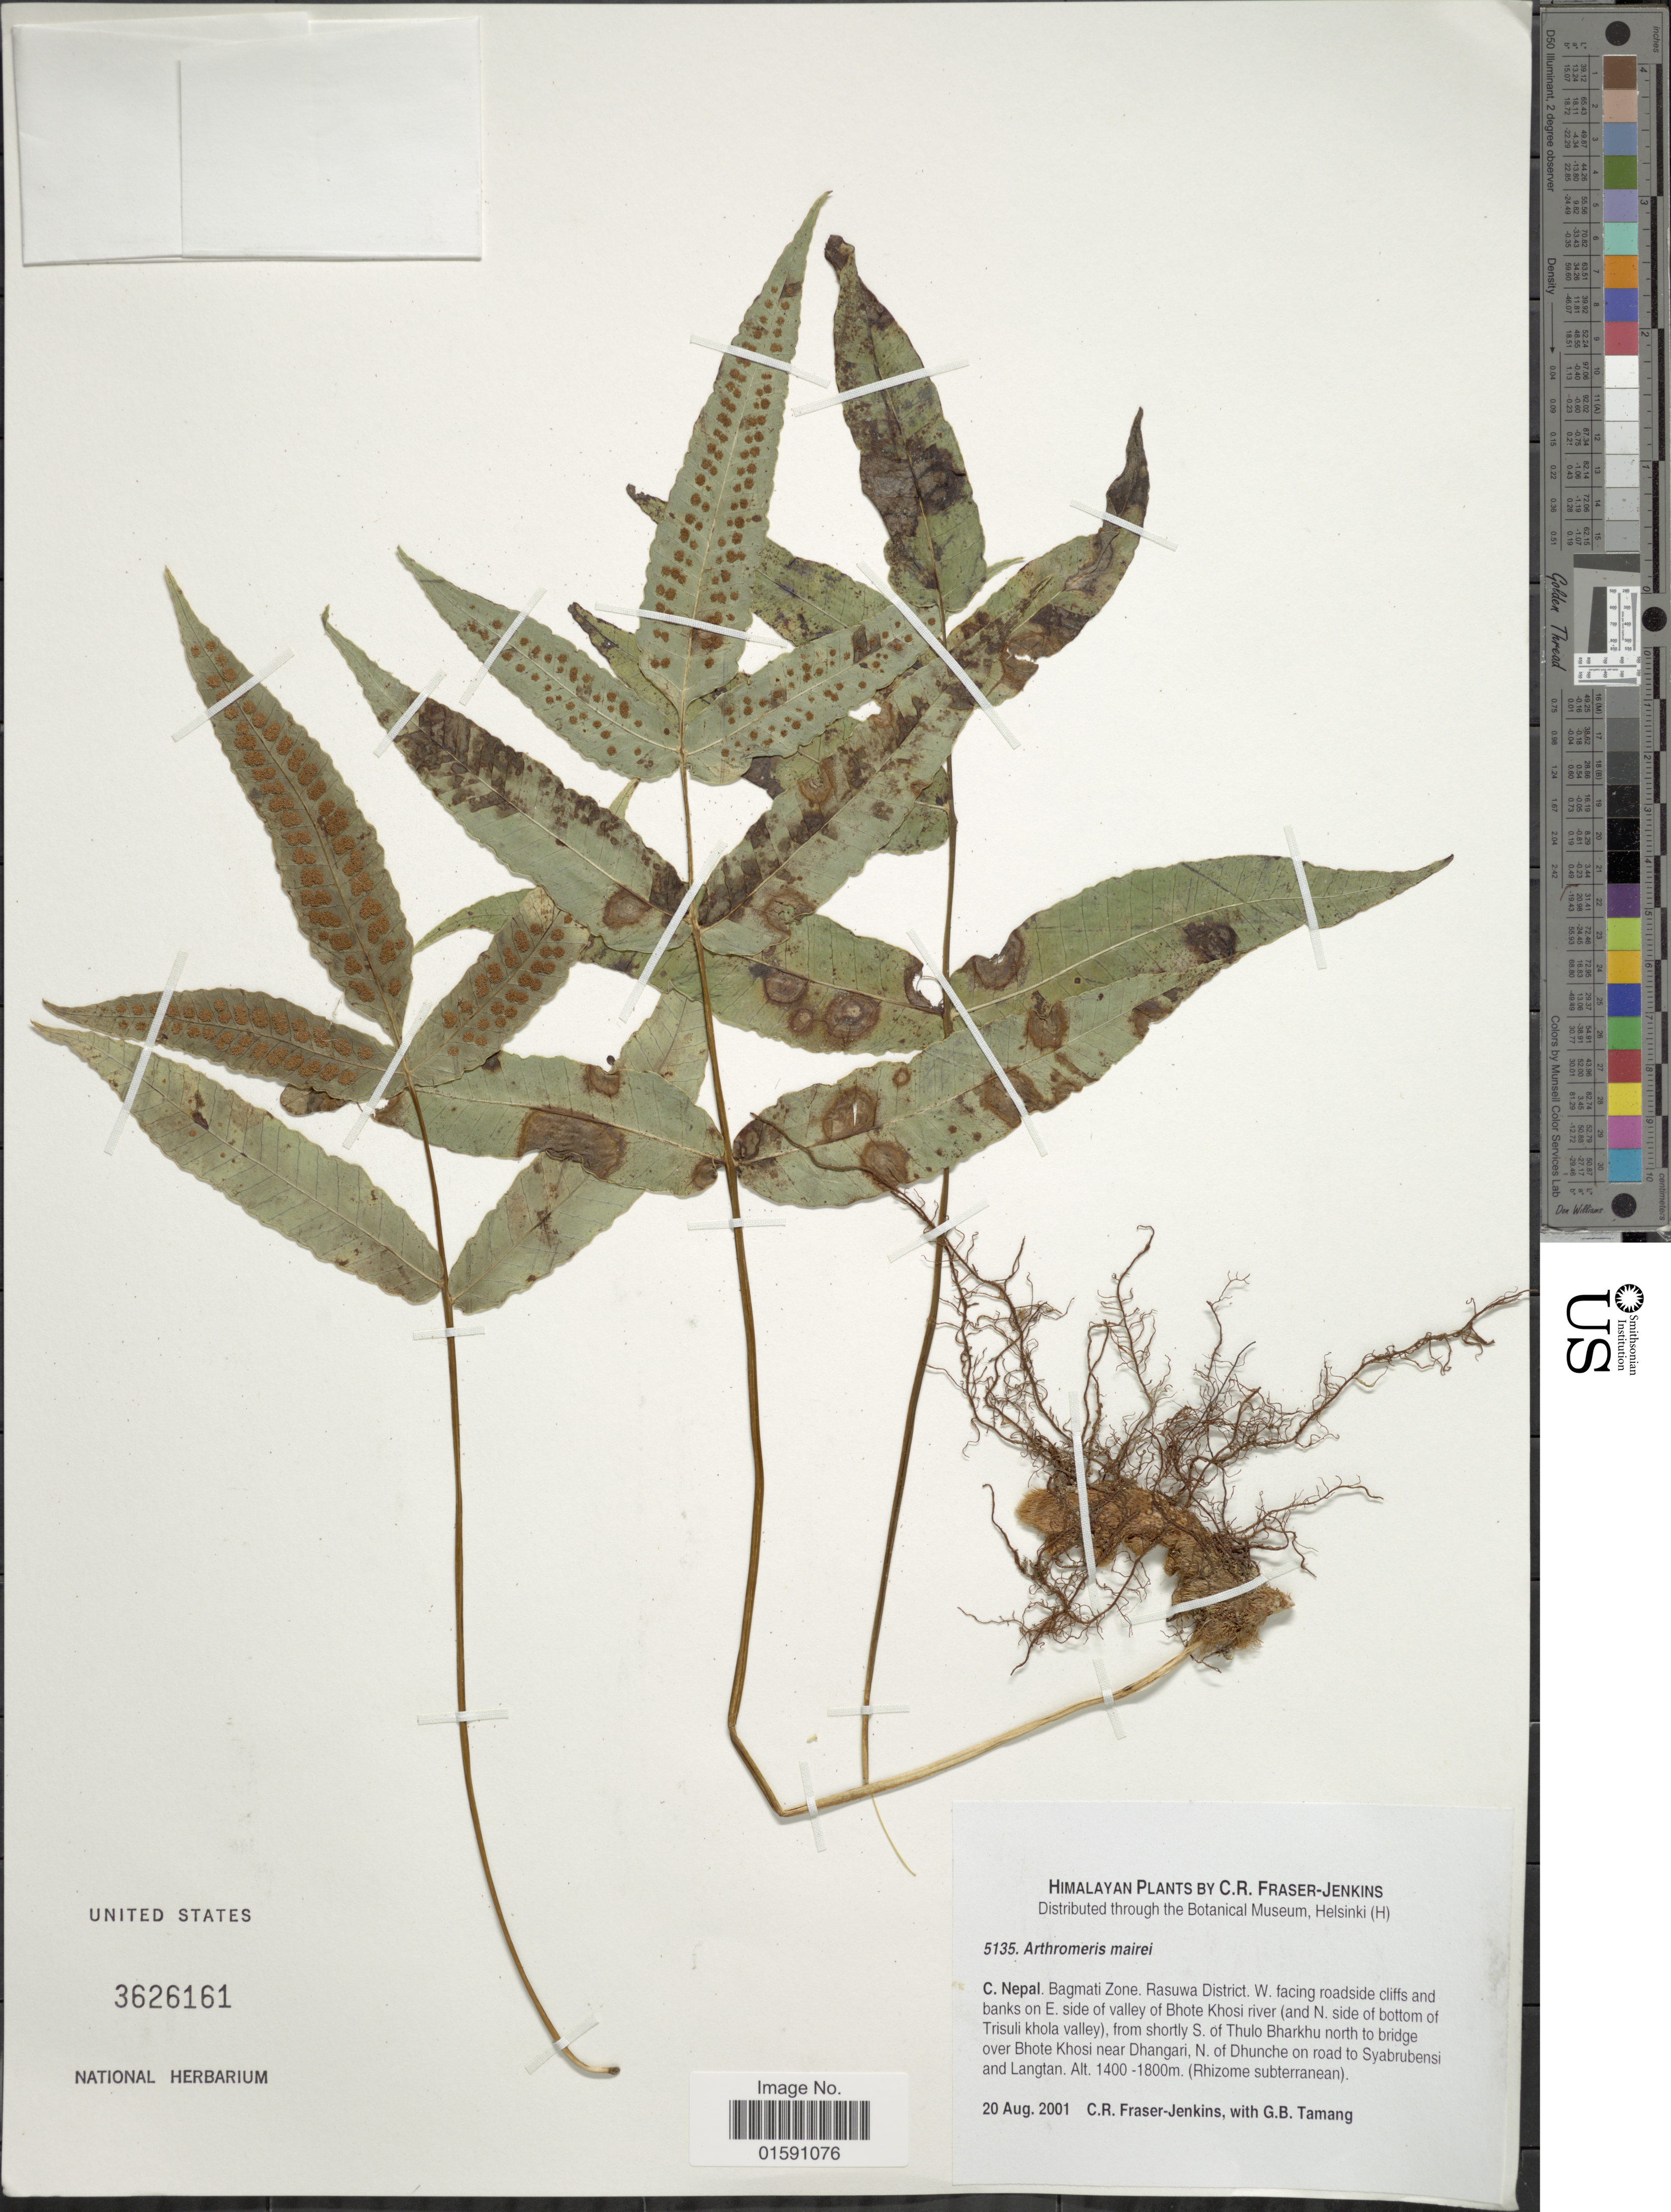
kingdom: Plantae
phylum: Tracheophyta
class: Polypodiopsida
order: Polypodiales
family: Polypodiaceae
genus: Arthromeris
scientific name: Arthromeris mairei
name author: (Brause) Ching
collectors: C. R. Fraser-Jenkins & G. Tamang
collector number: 5135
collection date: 2001-08-20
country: Nepal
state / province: Bagmati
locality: C. Nepal. Bagmati zone. Rasuwa District. W. facing roadside cliffs and banks on E. side of valley of Bhote Khosi river (and N. side of bottom of Trisuli khola valley), from shortly S. of Thulo Bharkhu north to bridge over Bhote Khosi near Dhangari, N. of Dhunche on road to Syabrubensi and Lagntan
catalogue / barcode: US 3626161